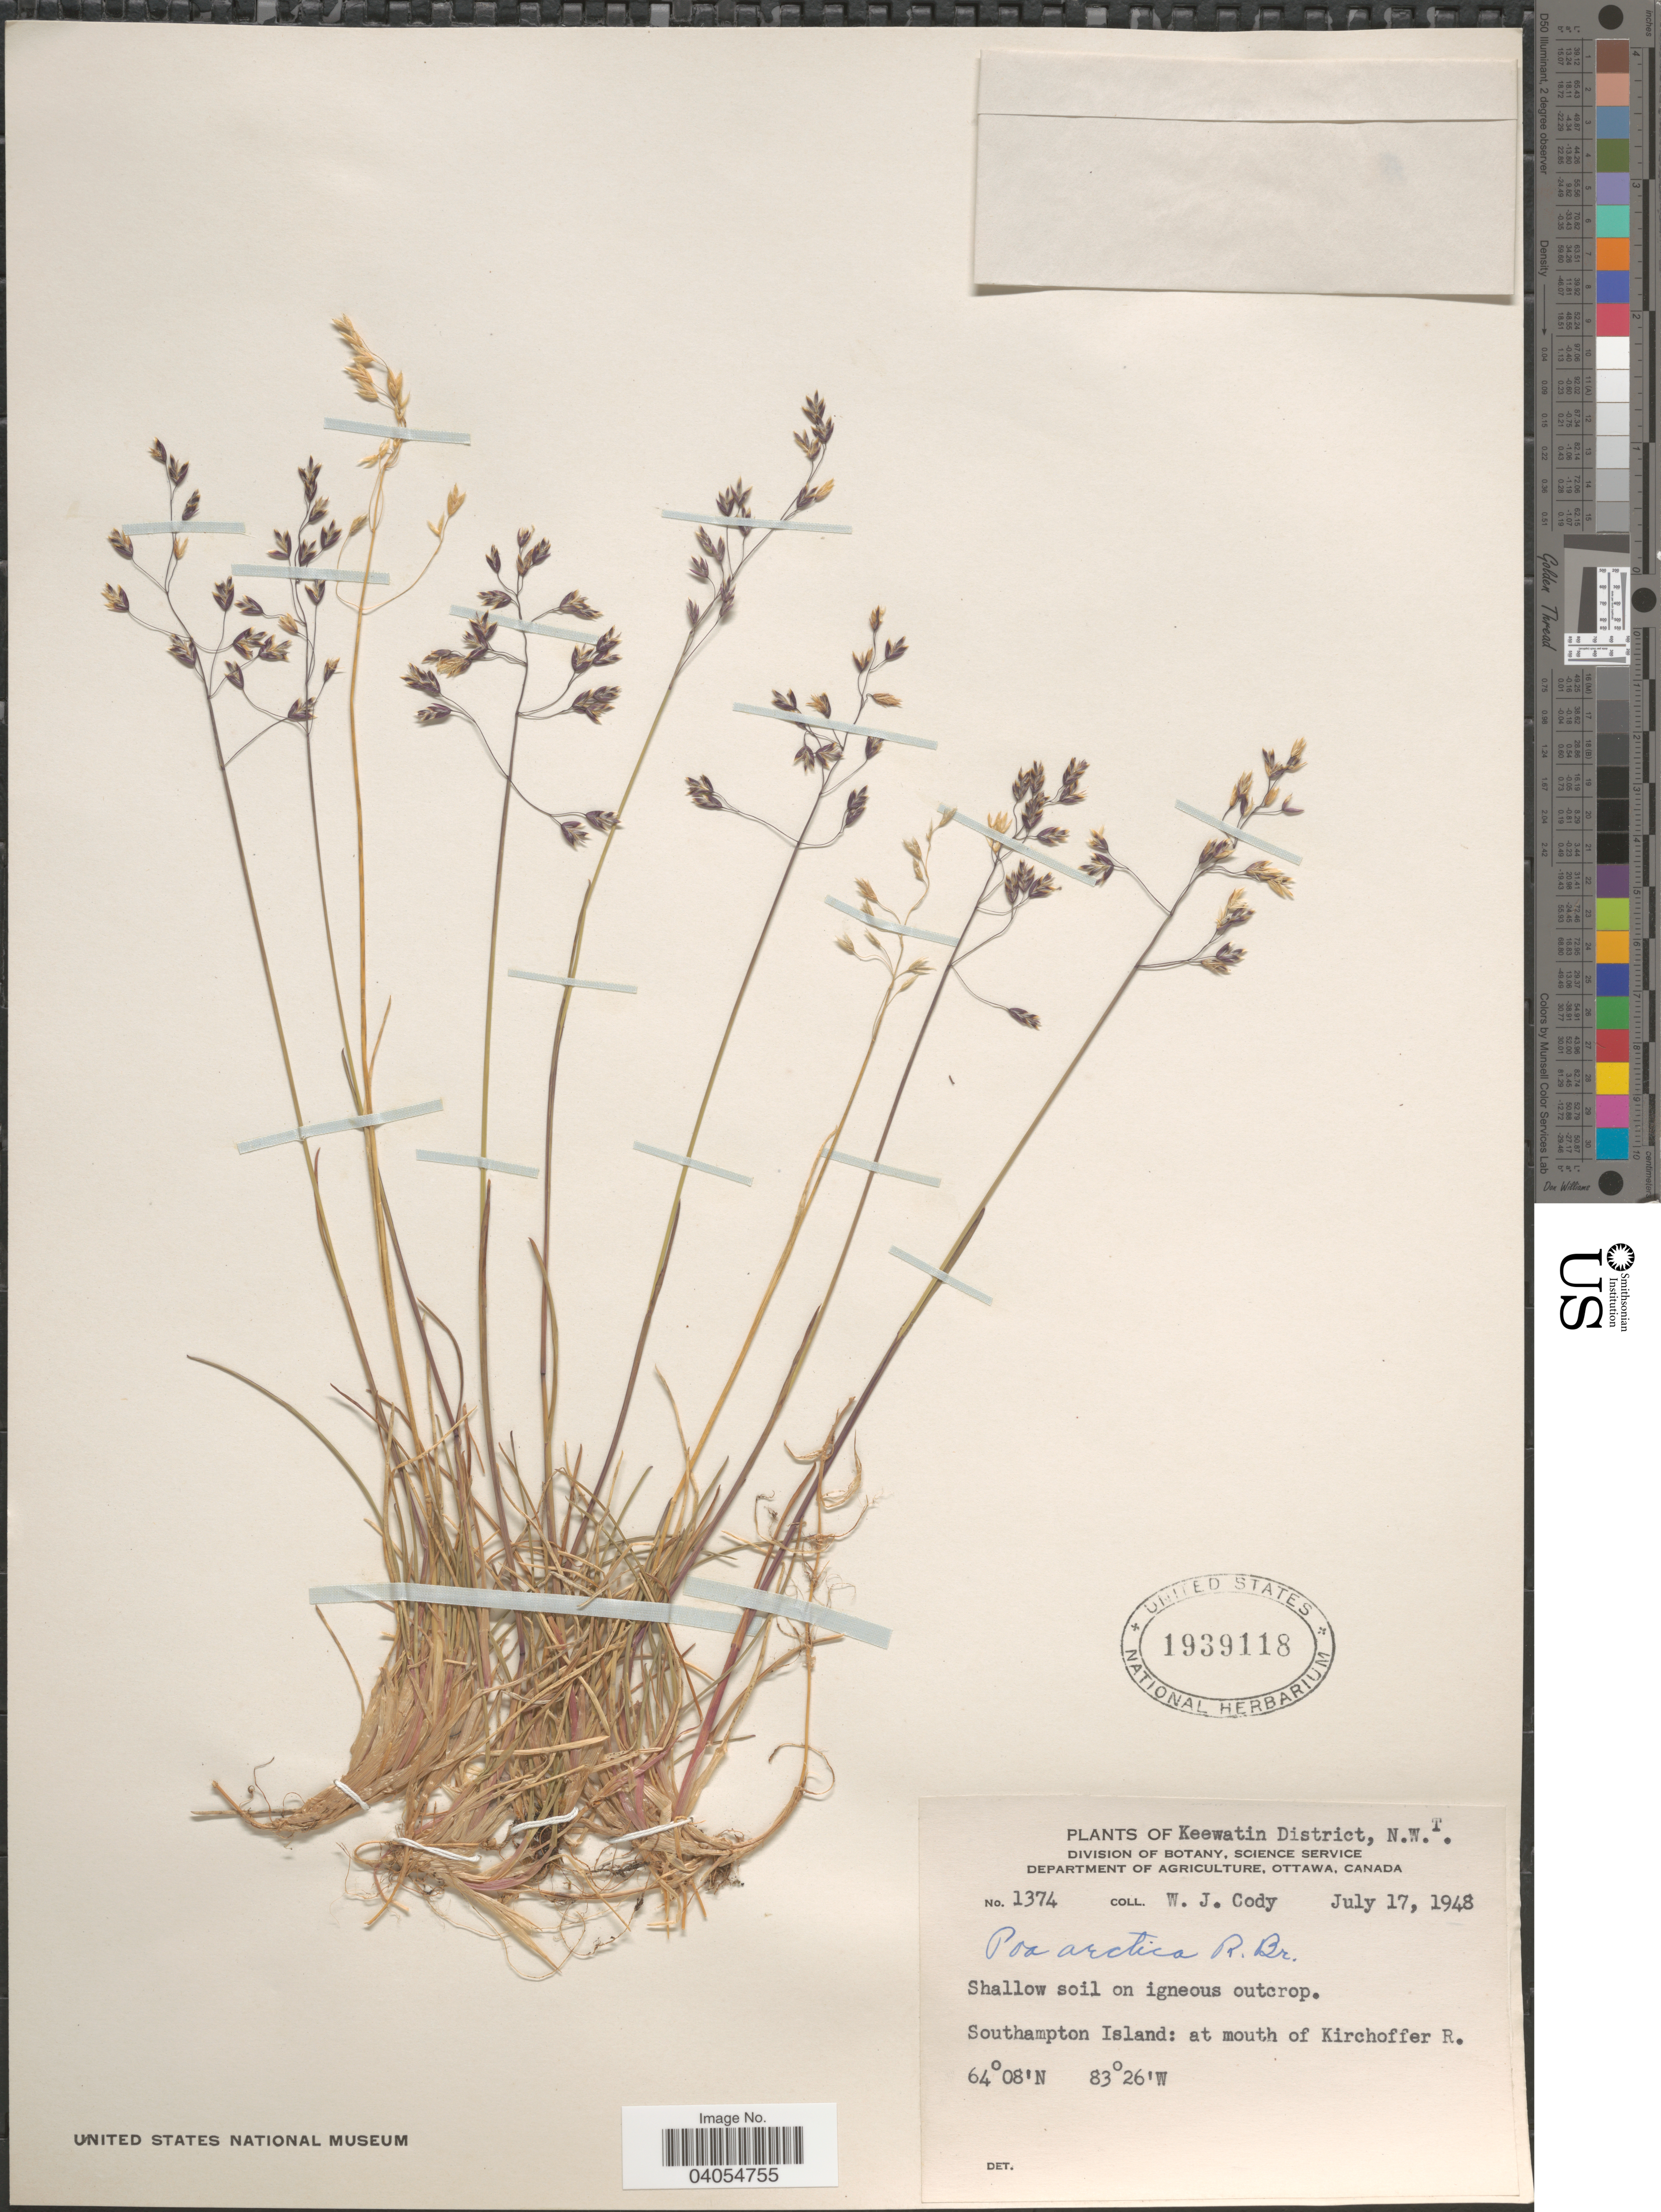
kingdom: Plantae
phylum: Tracheophyta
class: Liliopsida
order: Poales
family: Poaceae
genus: Poa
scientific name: Poa arctica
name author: R. Br.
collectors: W. Cody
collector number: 1374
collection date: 1948-07-17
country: Canada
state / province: Northwest Territories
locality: Keewatin District. Southampton Island: at mouth of Kirchoffer R.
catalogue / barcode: US 1939118